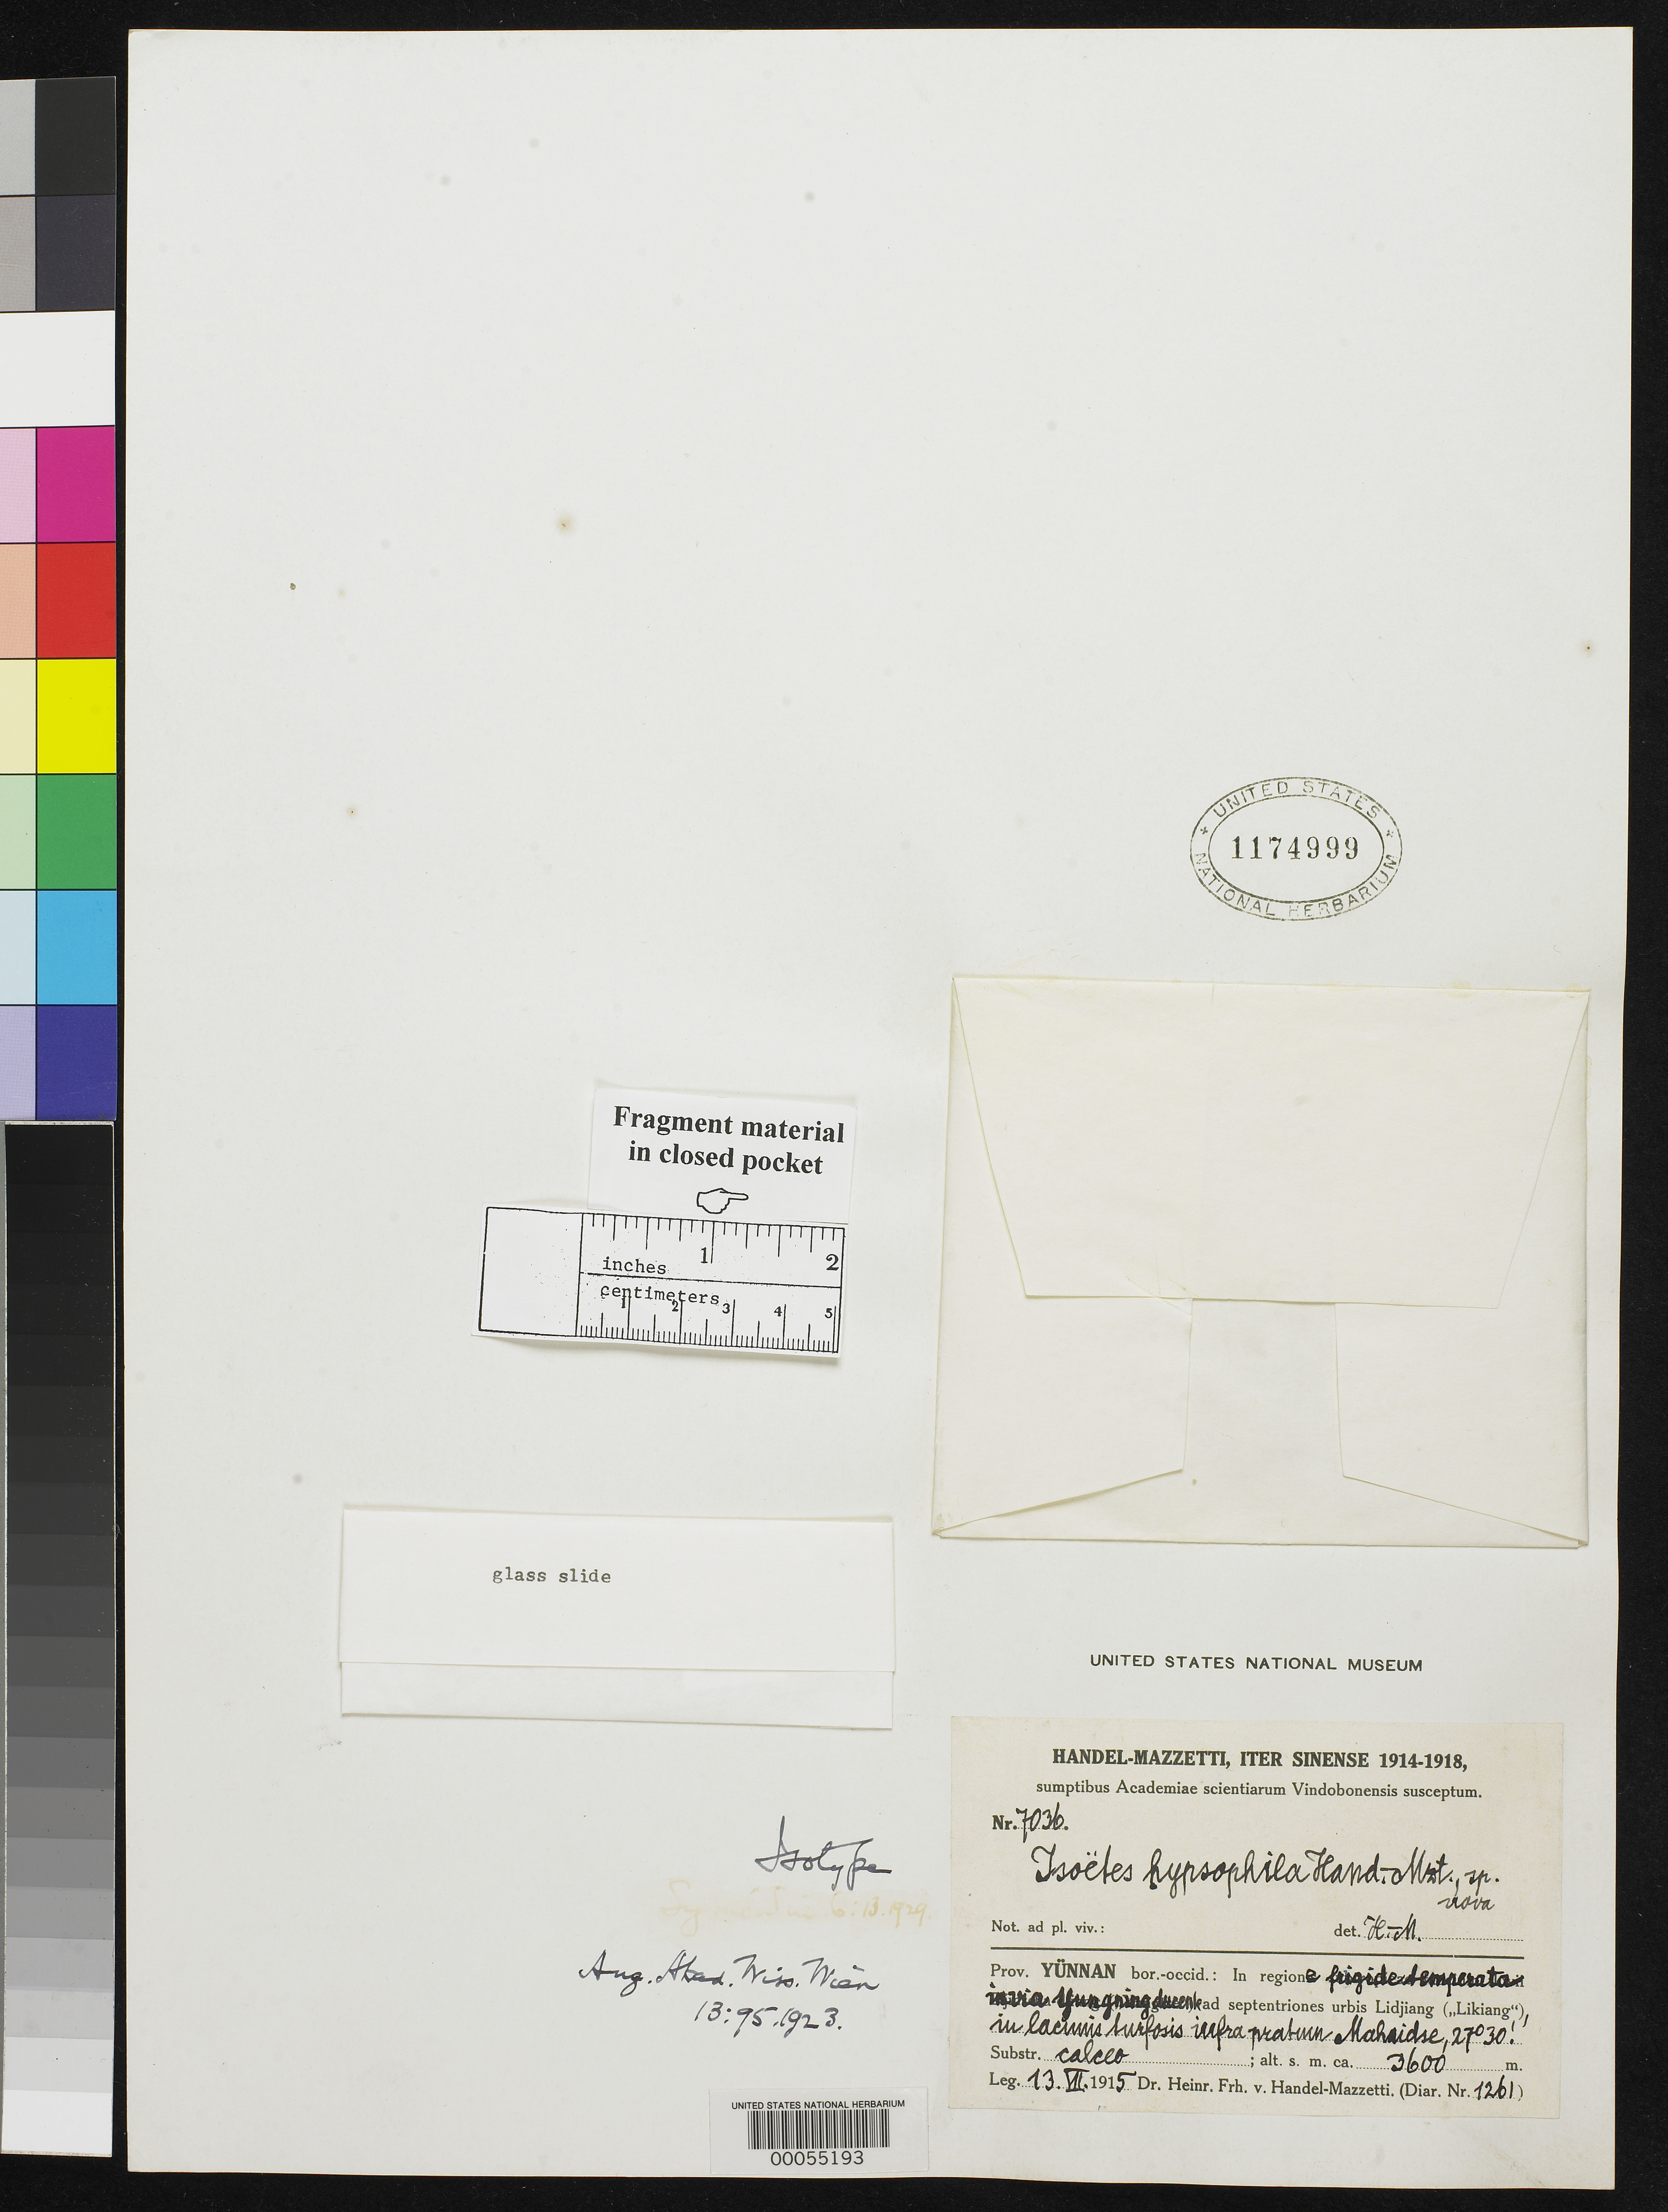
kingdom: Plantae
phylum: Tracheophyta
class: Lycopodiopsida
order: Isoetales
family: Isoetaceae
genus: Isoetes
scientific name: Isoetes hypsophila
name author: Hand.-Mazz.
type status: Type Collection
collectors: H. Handel-Mazzetti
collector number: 7036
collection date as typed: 13 Jul 1915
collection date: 1915-07-13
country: China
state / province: Yunnan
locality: Lidjiang (Likiang), infra pratum Mahsidse. [Lidjiang (Likiang), below meadow of Mahsidse?].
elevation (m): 3600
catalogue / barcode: US 1174999